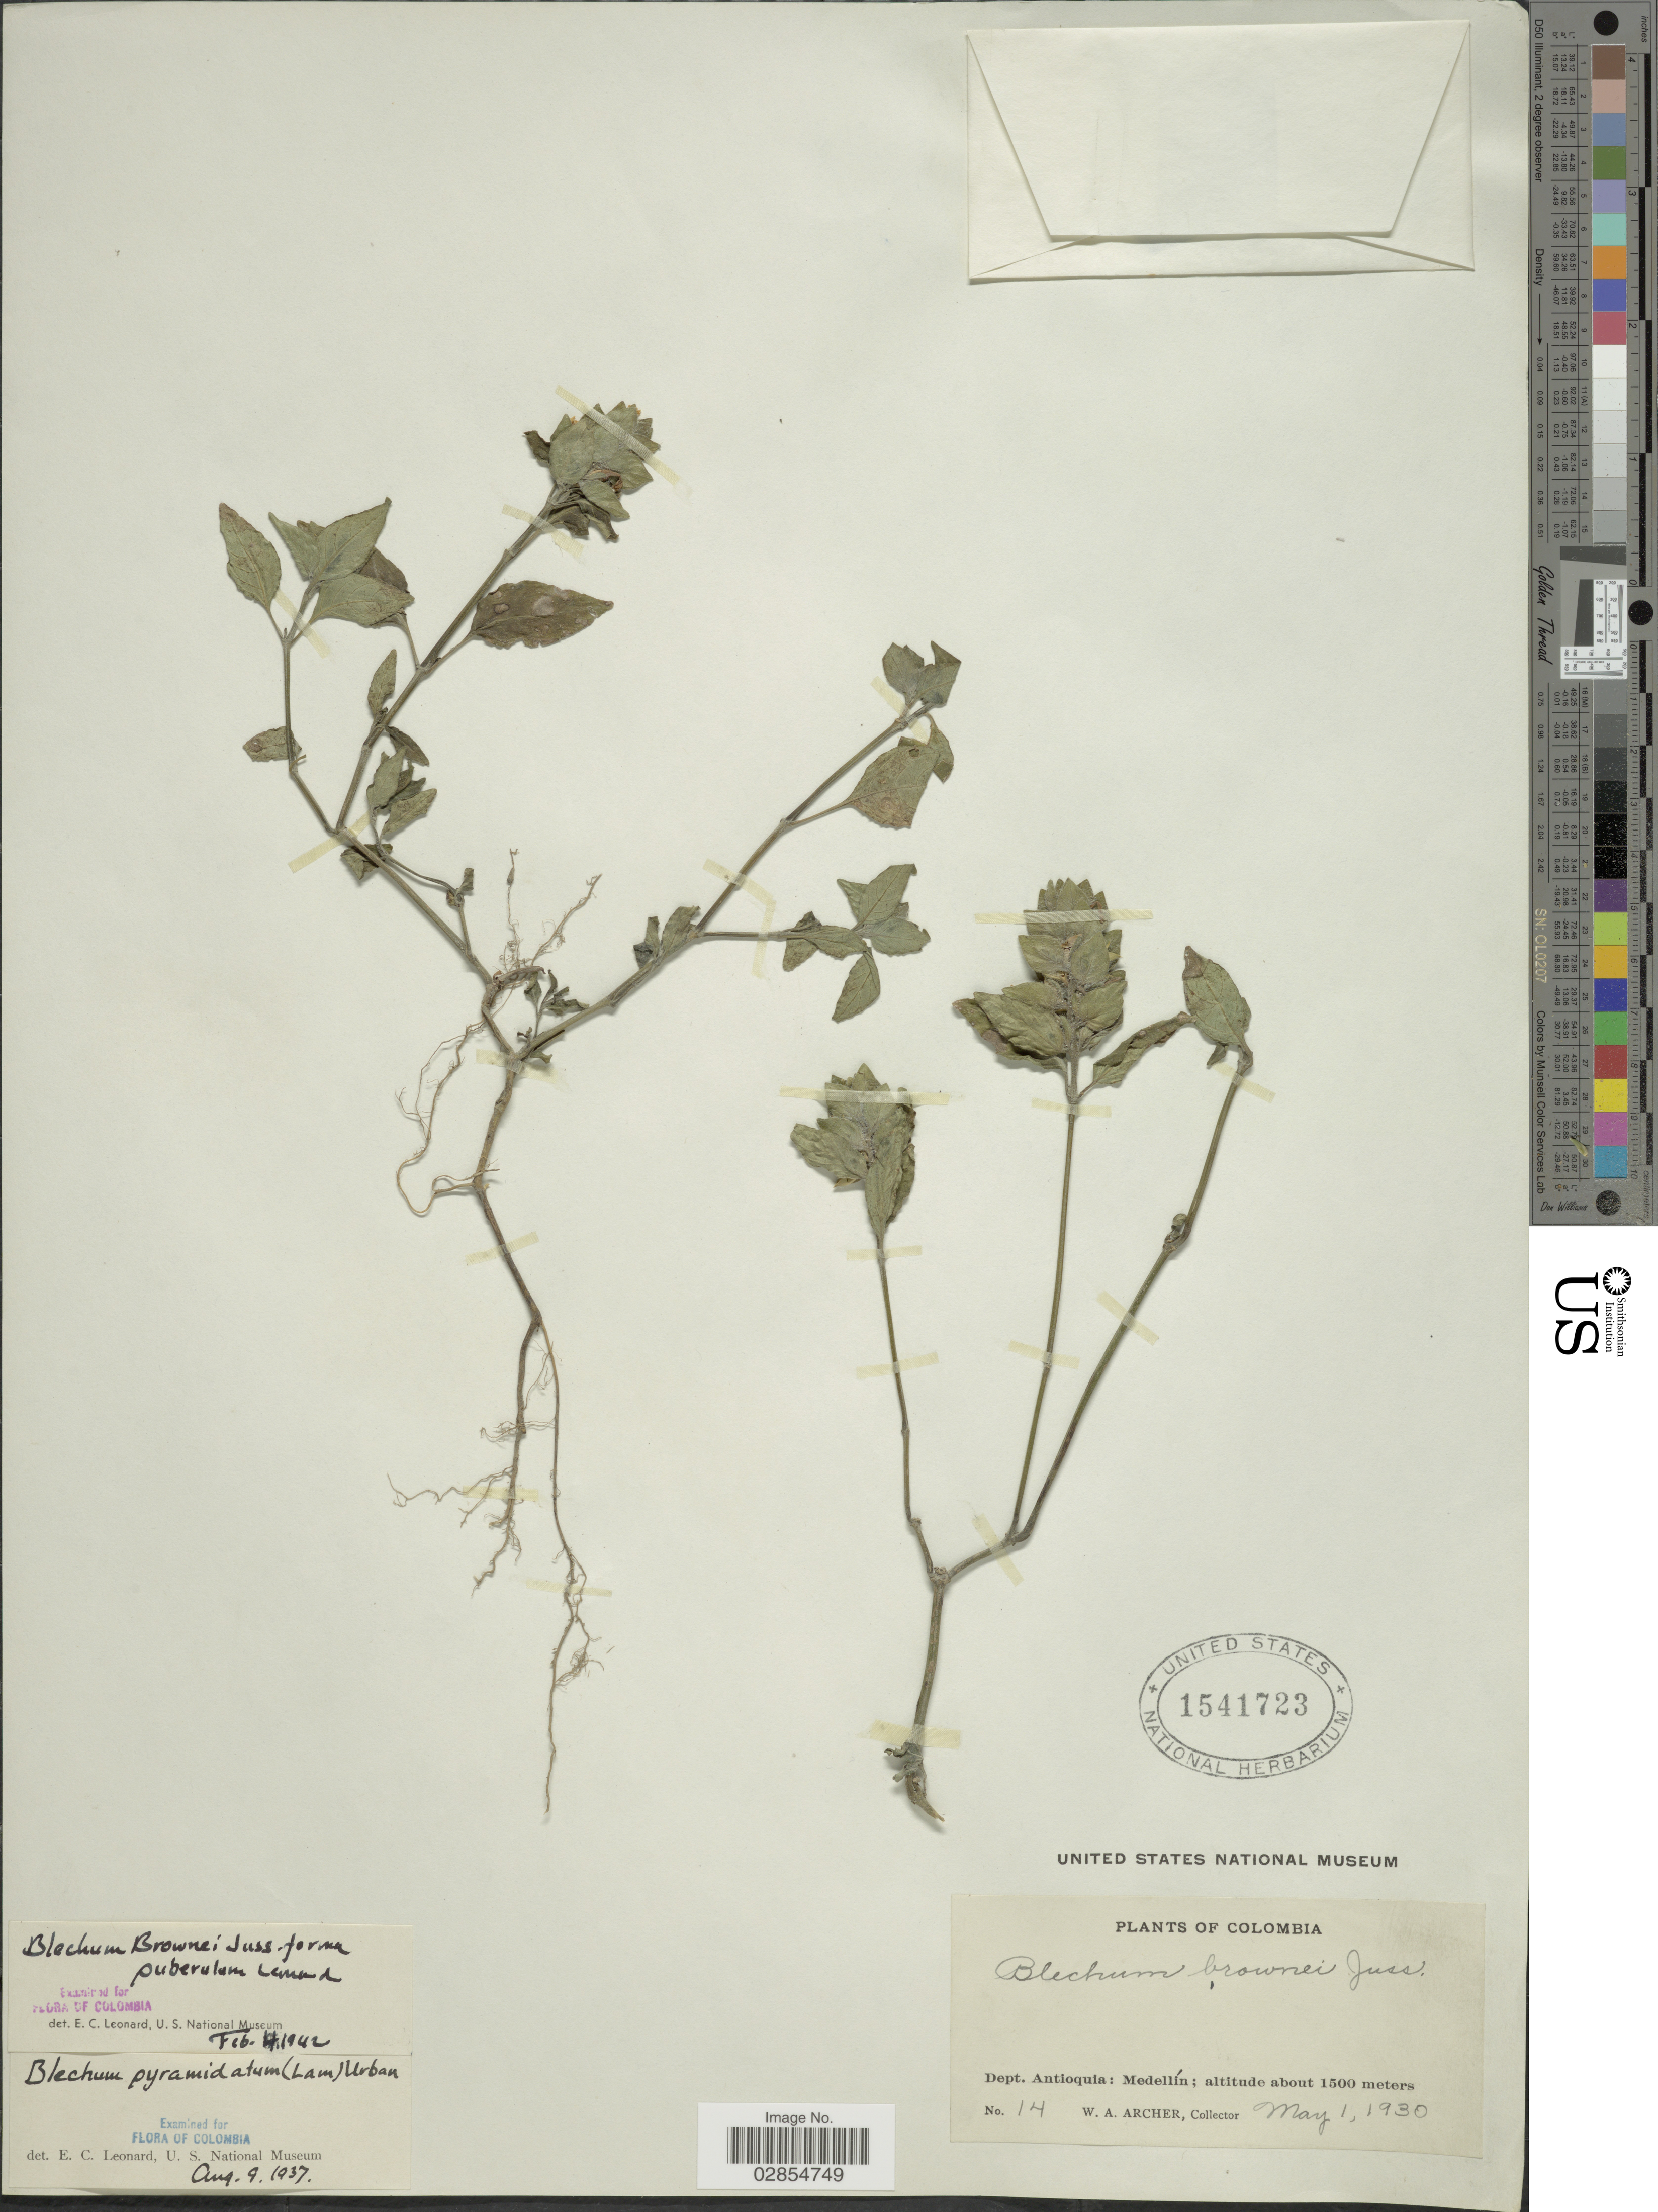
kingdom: Plantae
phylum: Tracheophyta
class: Magnoliopsida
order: Lamiales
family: Acanthaceae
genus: Blechum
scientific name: Blechum pyramidatum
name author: (Lam.) Urb.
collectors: W. A. Archer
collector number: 14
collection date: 1930-05-01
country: Colombia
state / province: Antioquia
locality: Dept. Antioquia: Medellín.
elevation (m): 1500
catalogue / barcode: US 1541723